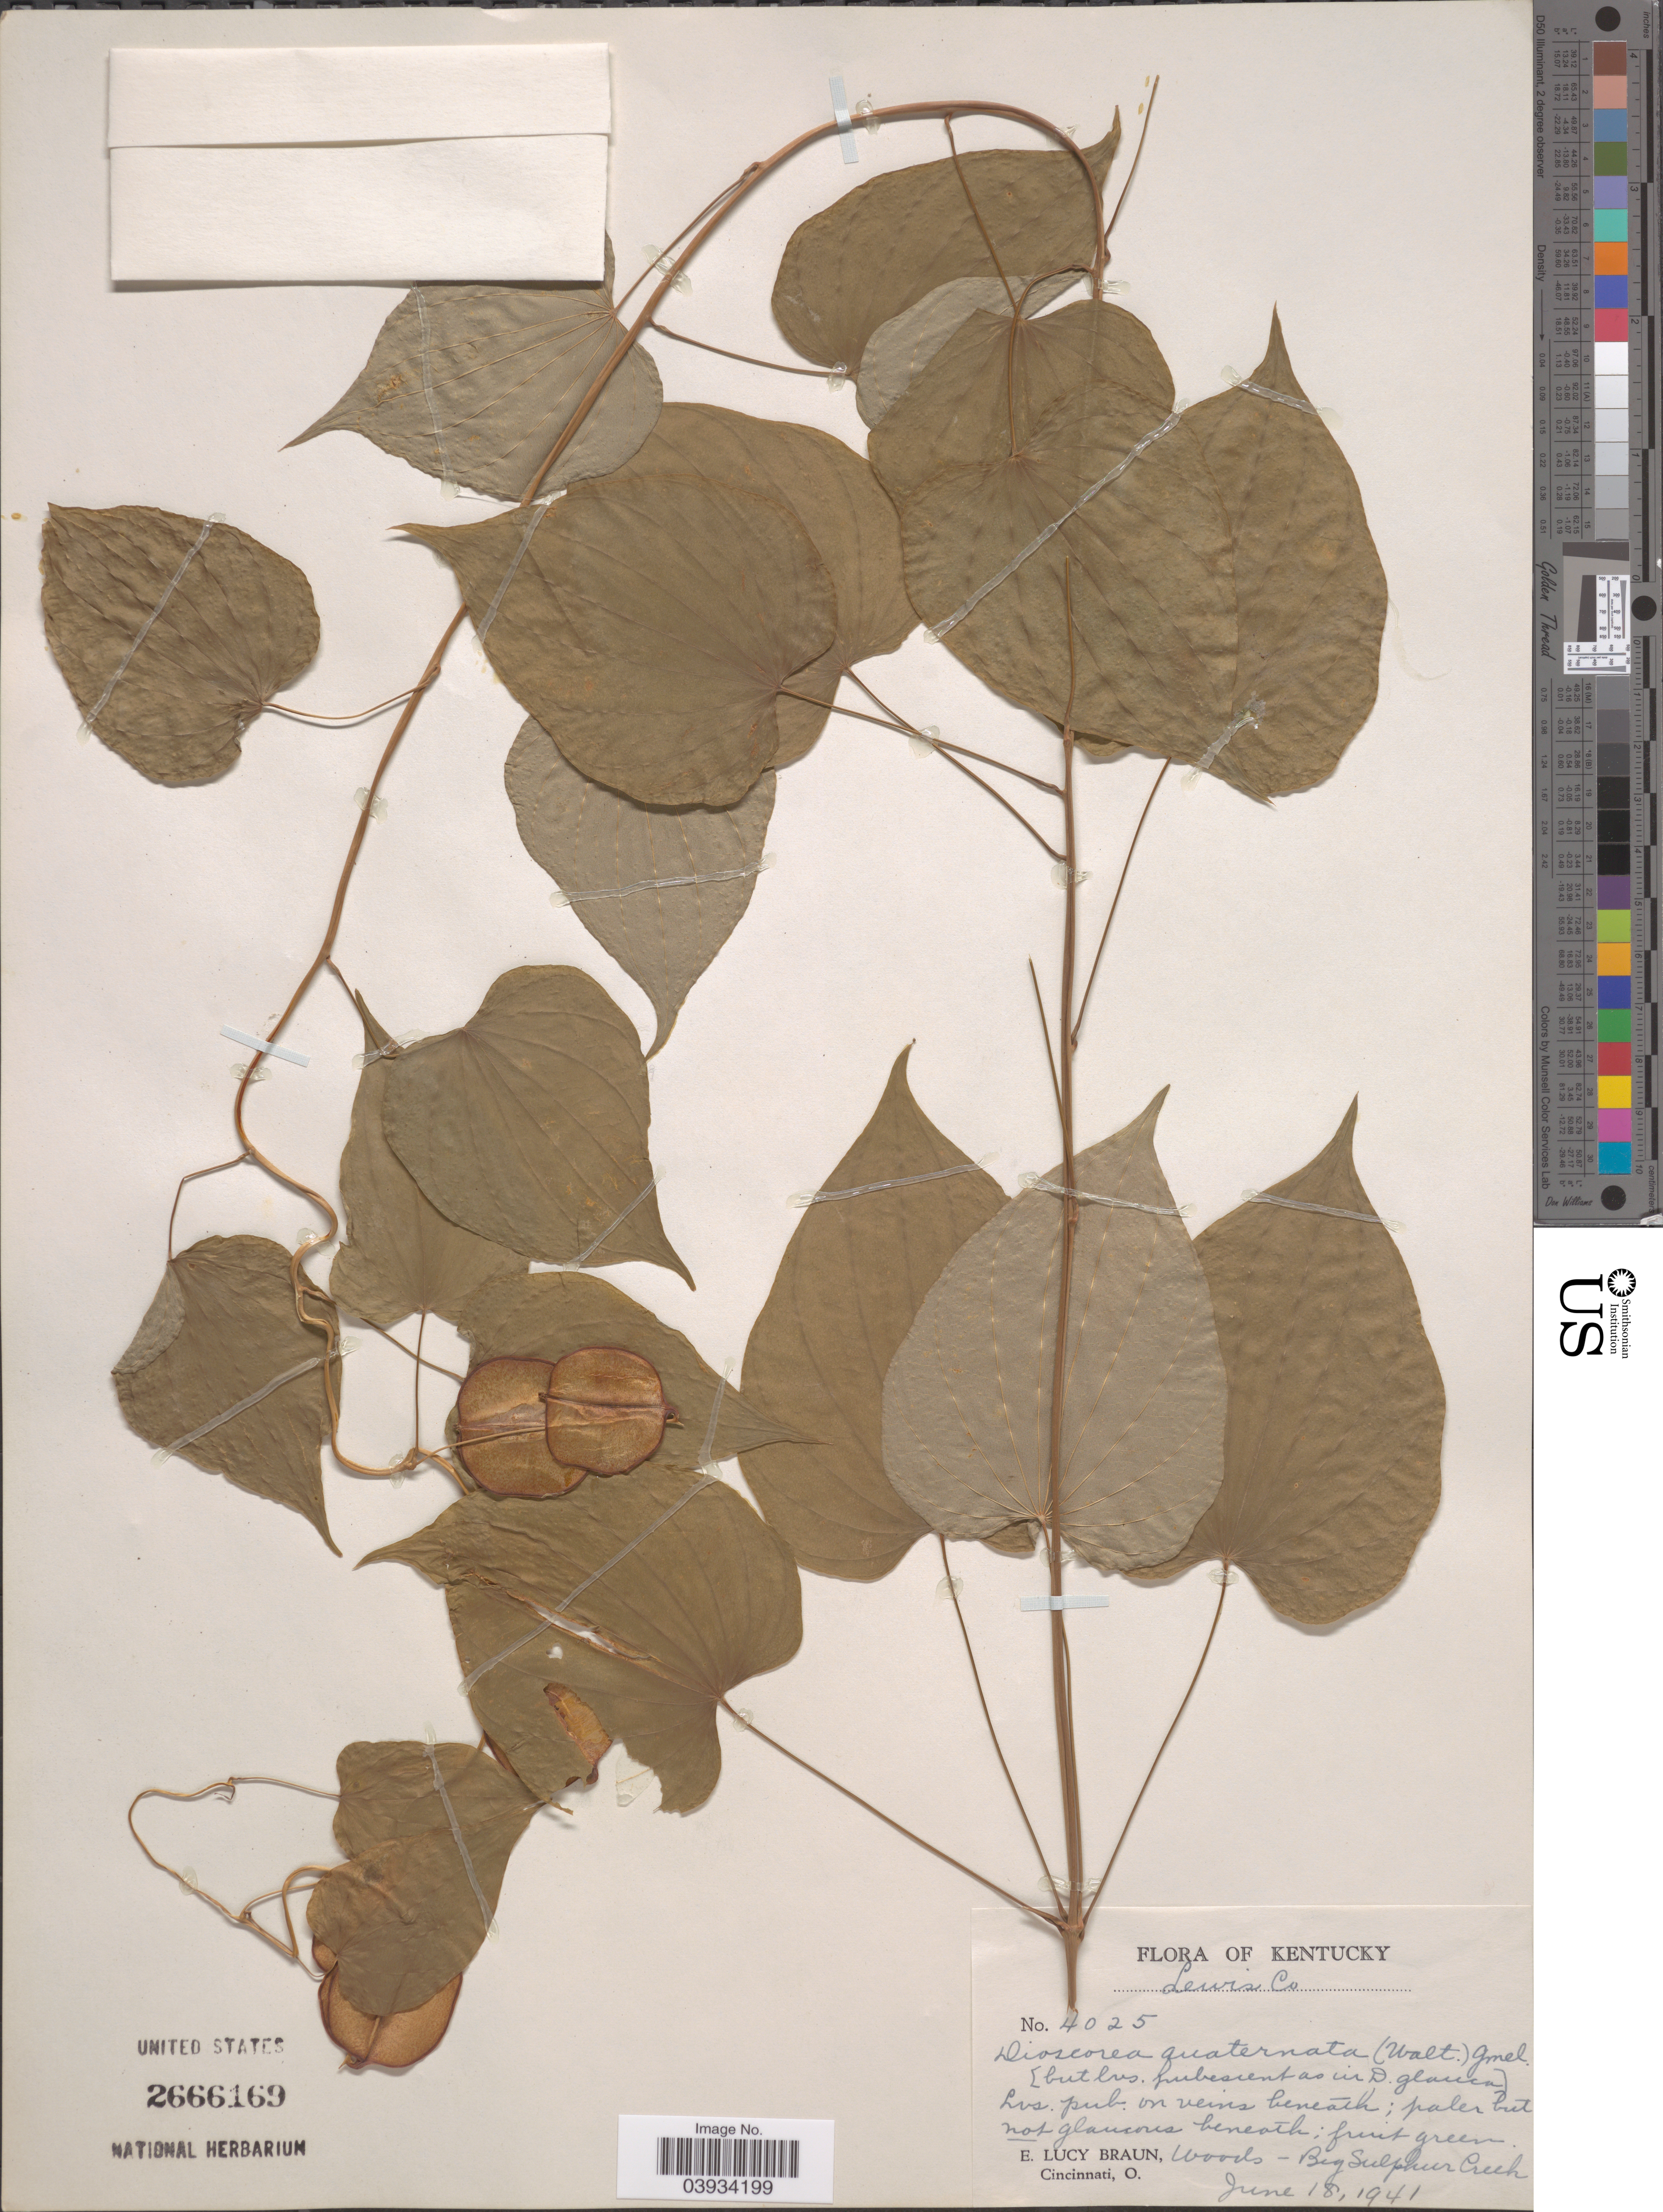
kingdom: Plantae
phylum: Tracheophyta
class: Liliopsida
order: Dioscoreales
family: Dioscoreaceae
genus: Dioscorea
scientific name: Dioscorea villosa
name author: L.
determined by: Strong, M. T., (US), Smithsonian Institution - National Museum of Natural History (UNITED STATES)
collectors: E. L. Braun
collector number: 4025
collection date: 1941-06-18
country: United States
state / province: Kentucky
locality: Lewis Co. Big Sulphur Creek.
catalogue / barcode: US 2666169